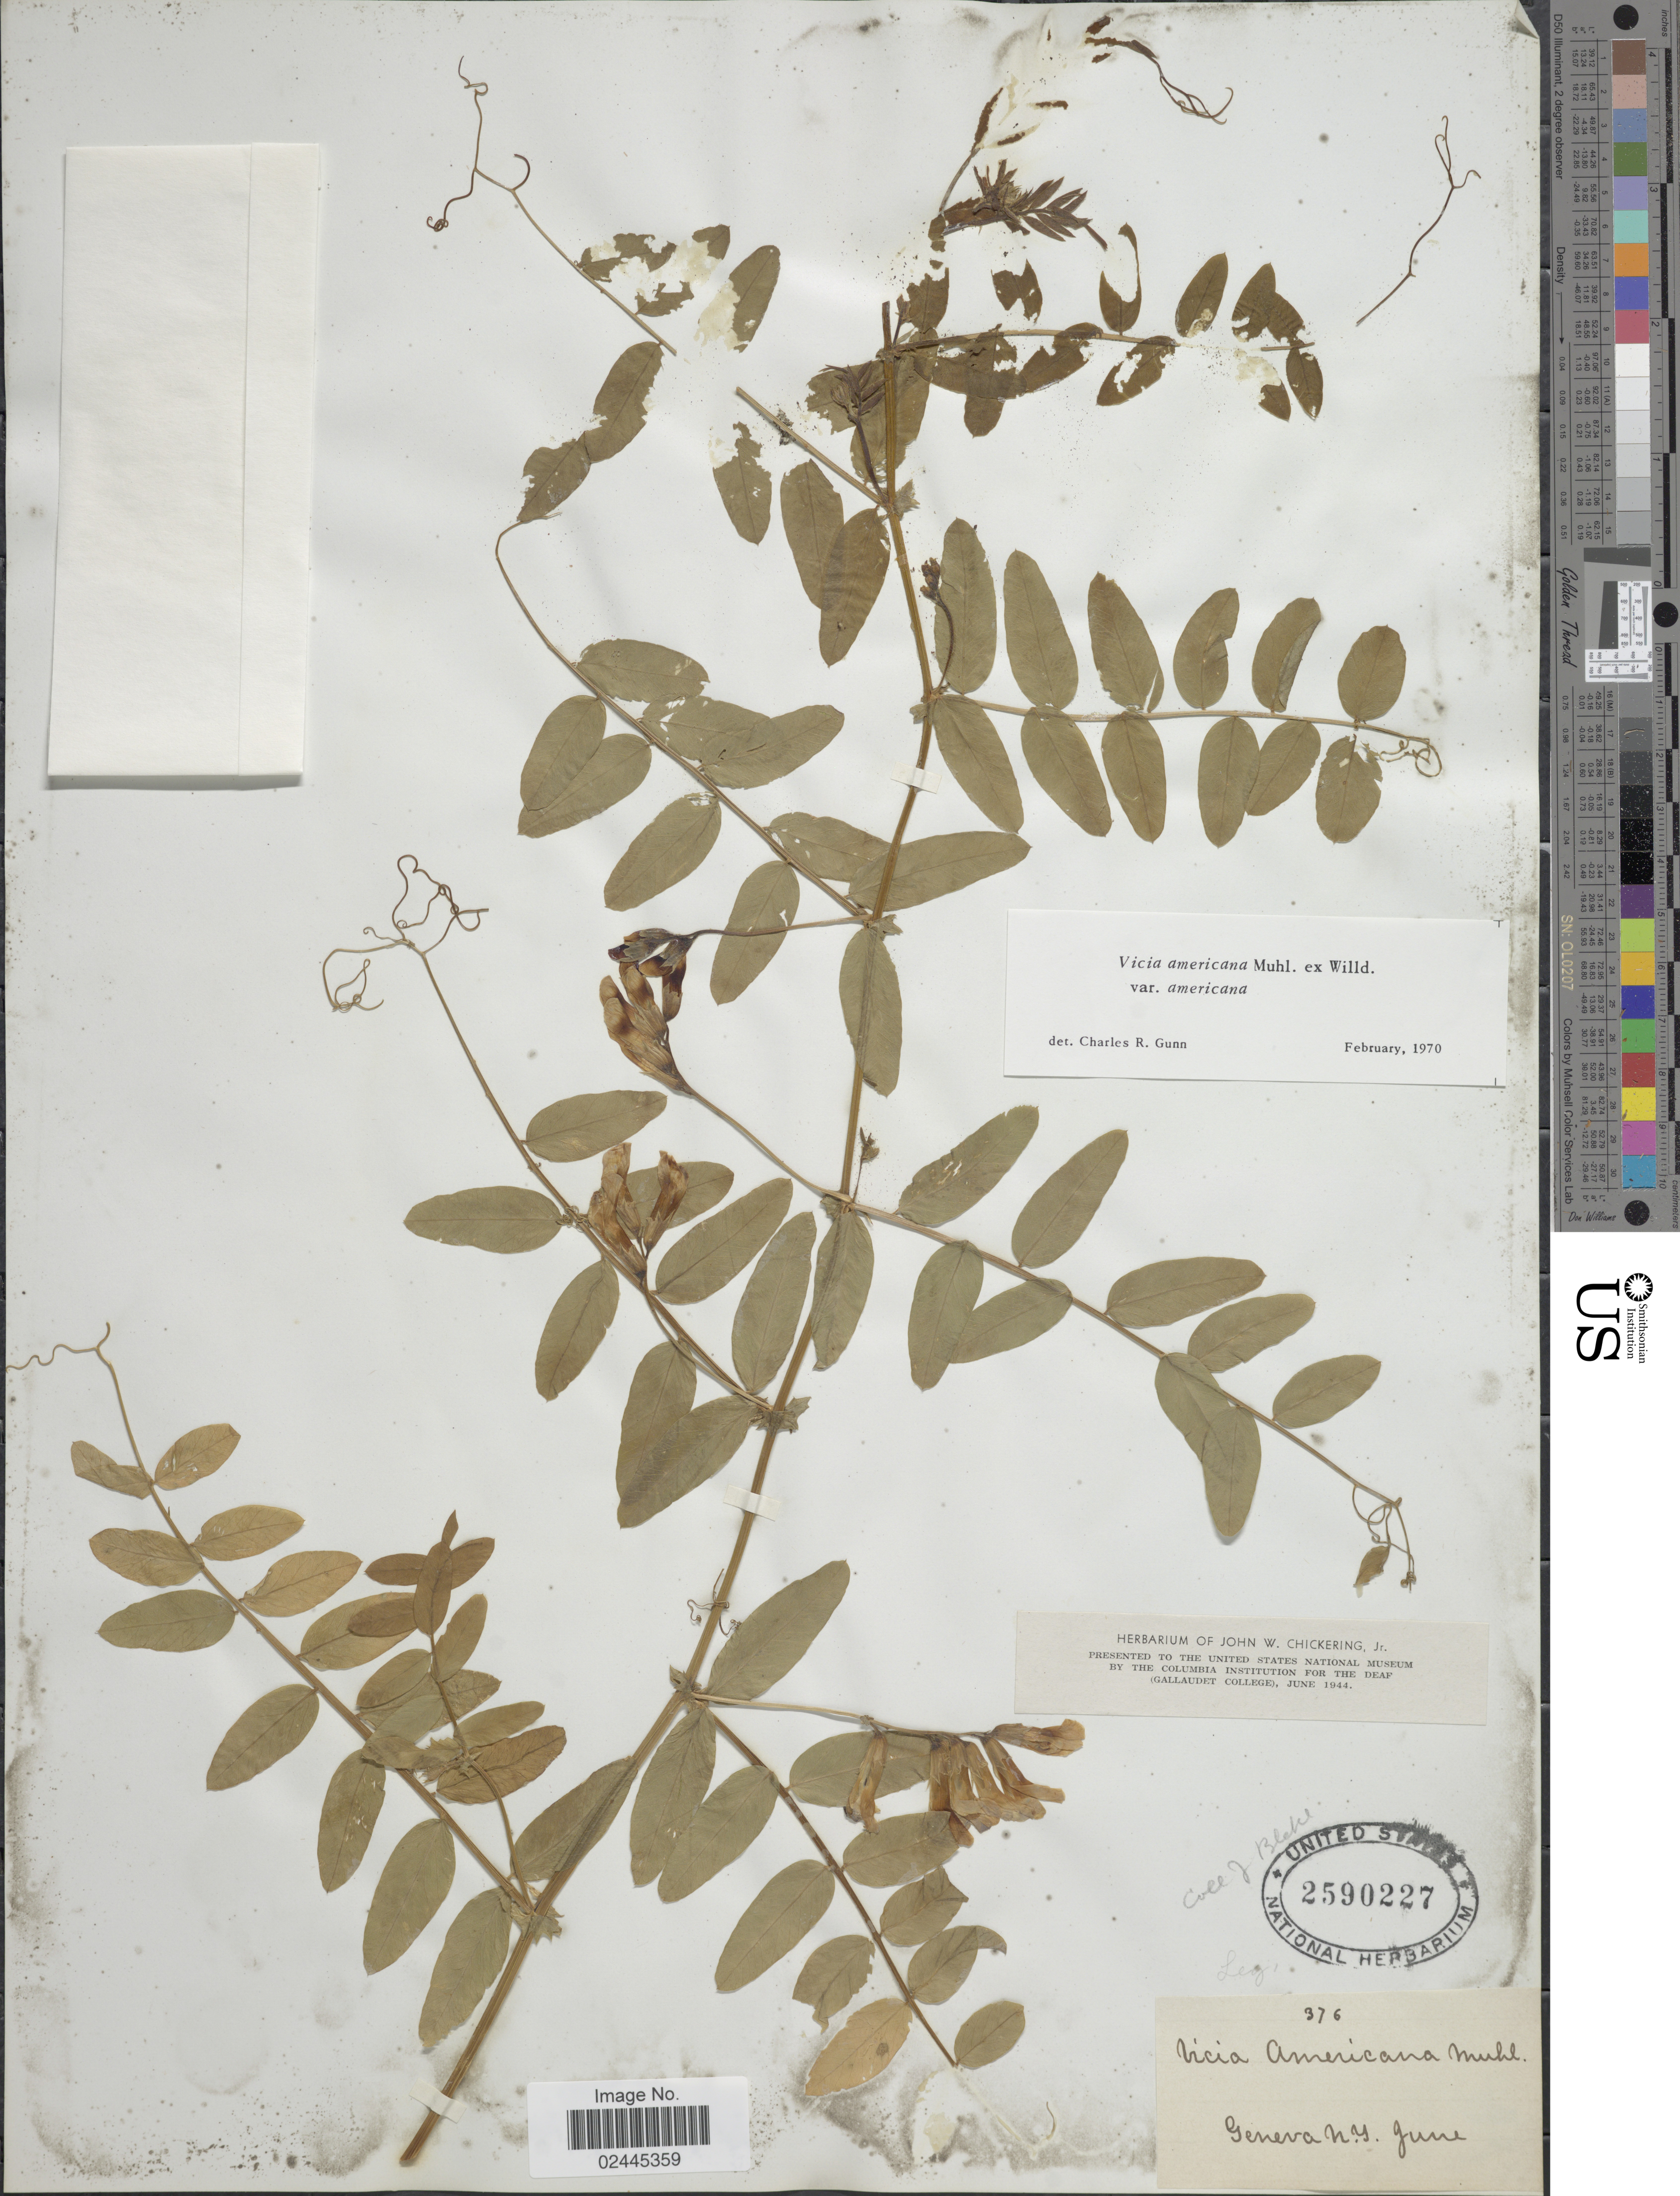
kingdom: Plantae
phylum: Tracheophyta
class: Magnoliopsida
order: Fabales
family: Fabaceae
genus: Vicia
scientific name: Vicia americana var. americana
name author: Muhl. ex Willd.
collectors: J. Blake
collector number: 376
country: United States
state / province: New York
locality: Geneva N.Y.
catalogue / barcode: US 2590227